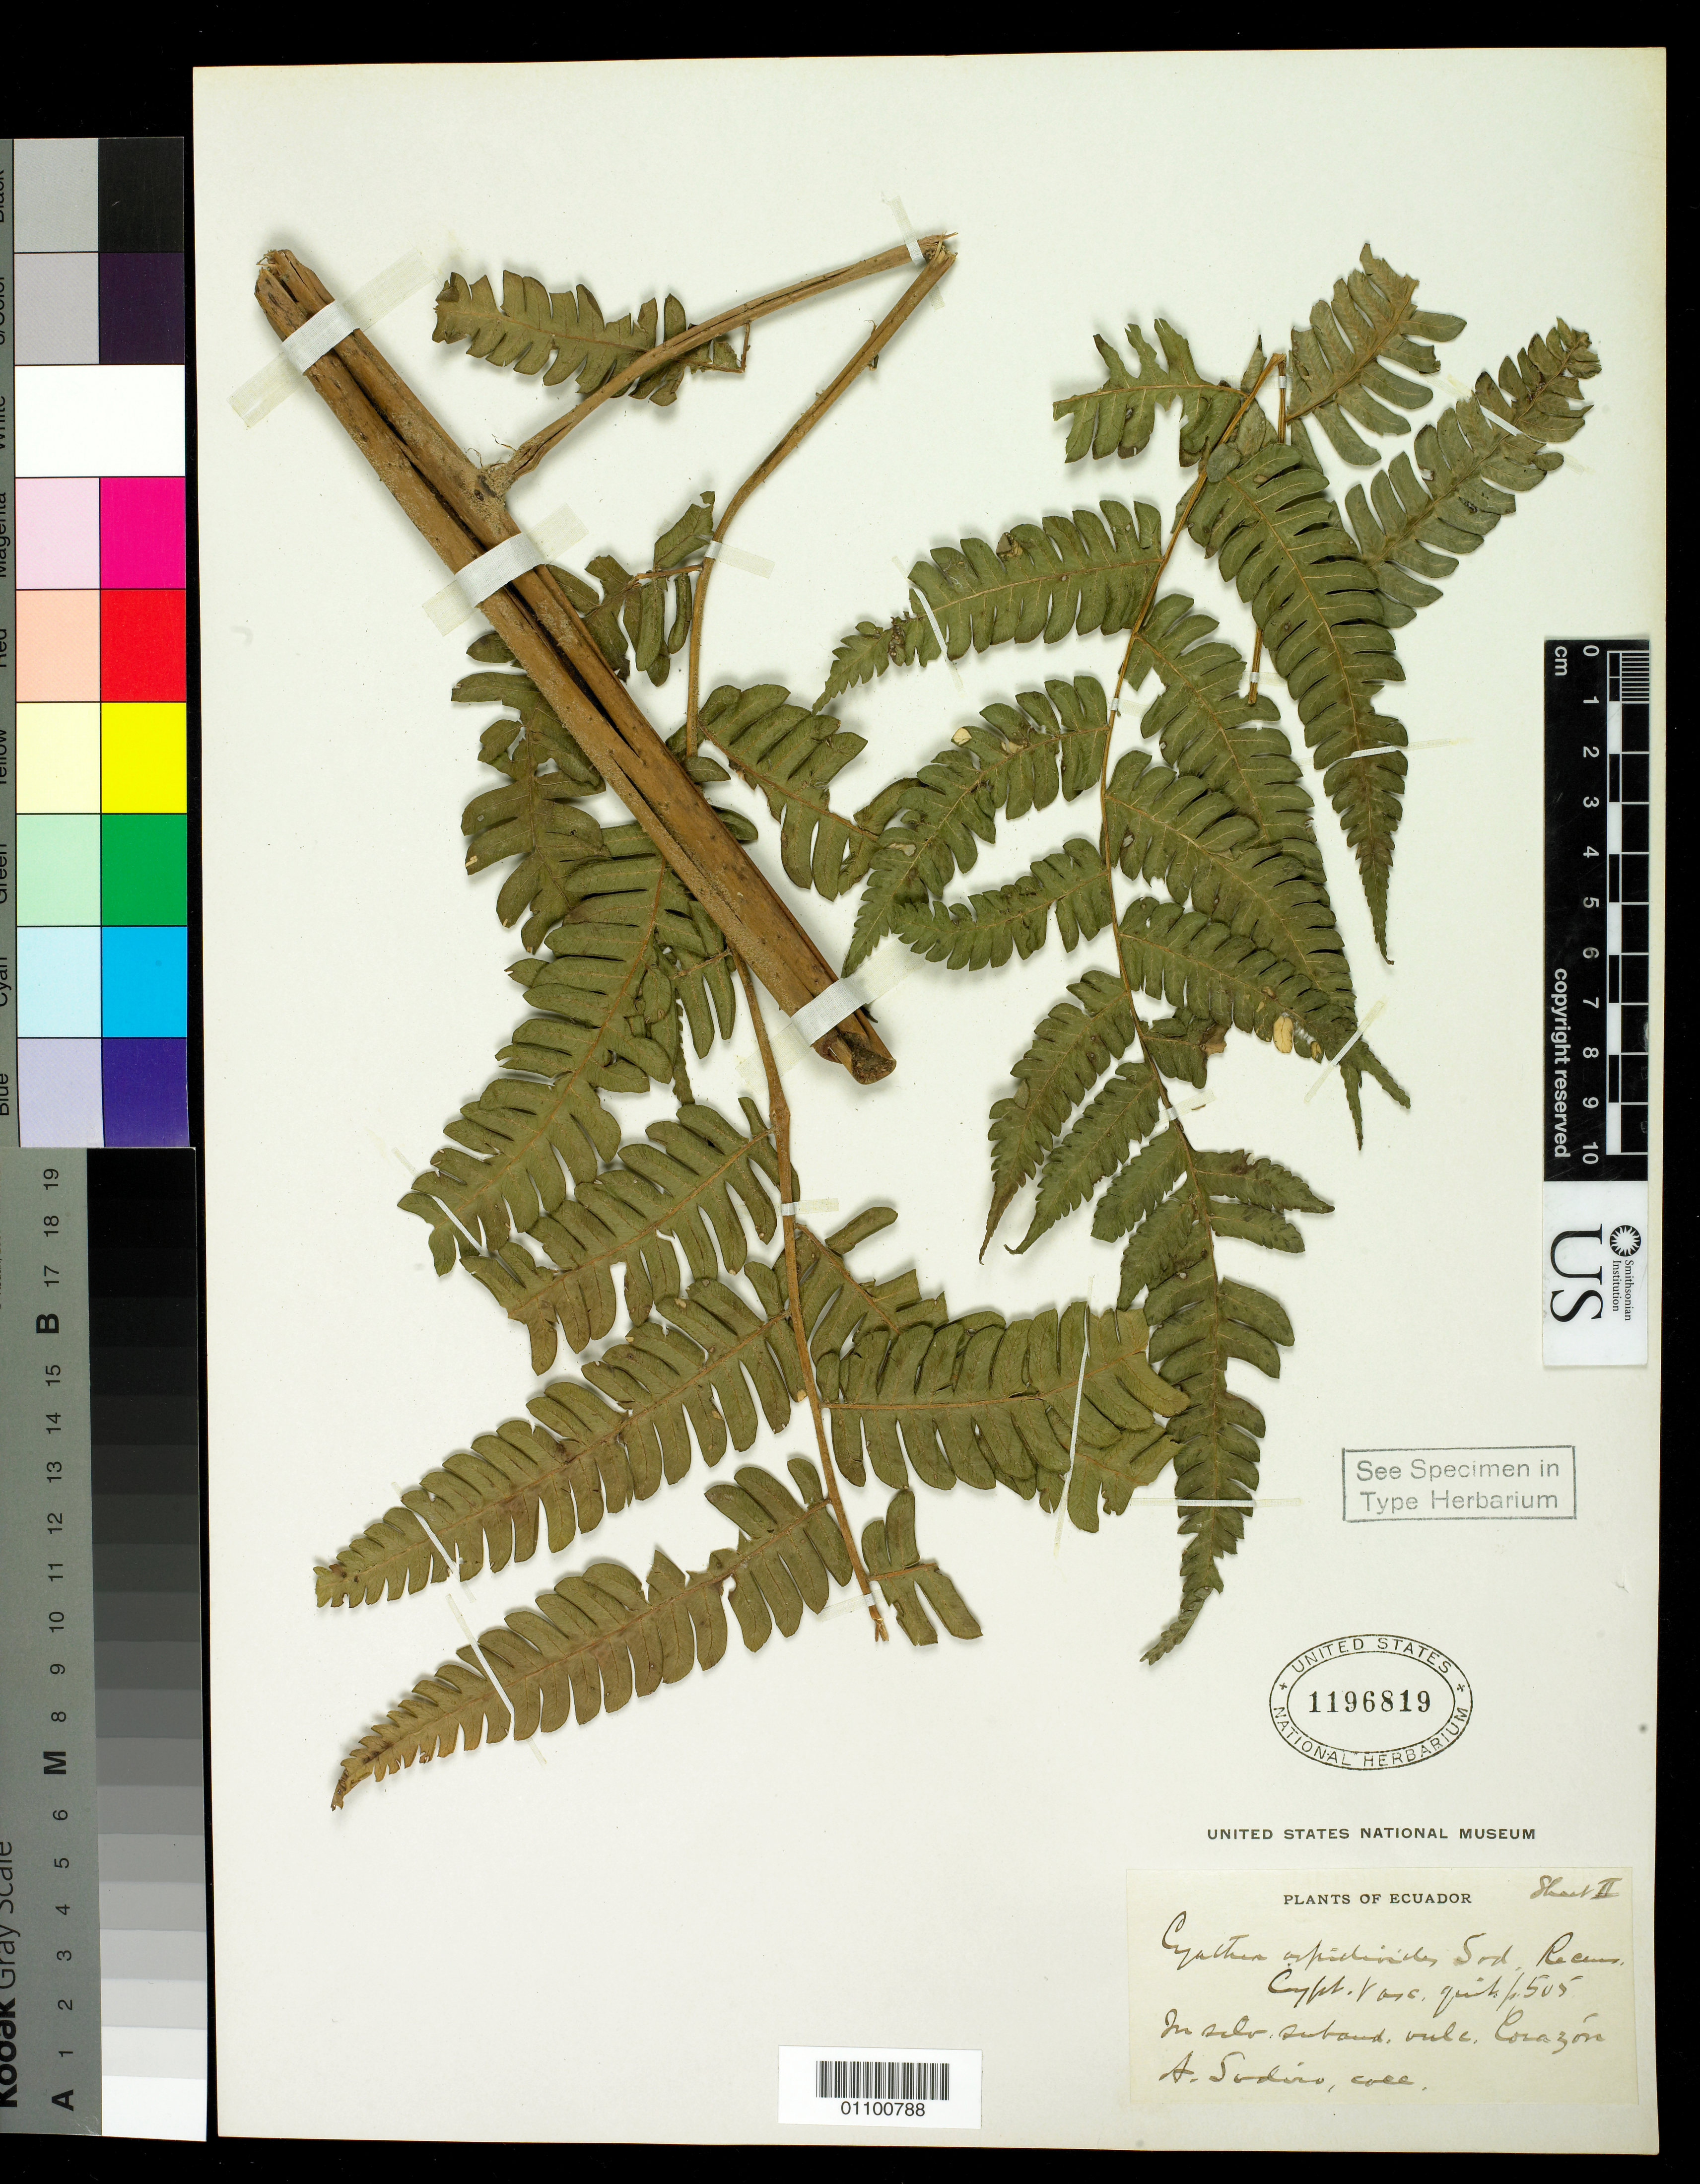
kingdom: Plantae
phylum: Tracheophyta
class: Polypodiopsida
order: Cyatheales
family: Cyatheaceae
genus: Cyathea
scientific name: Cyathea aspidioides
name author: Sodiro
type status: Isotype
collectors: L. Sodiro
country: Ecuador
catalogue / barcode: US 1196819